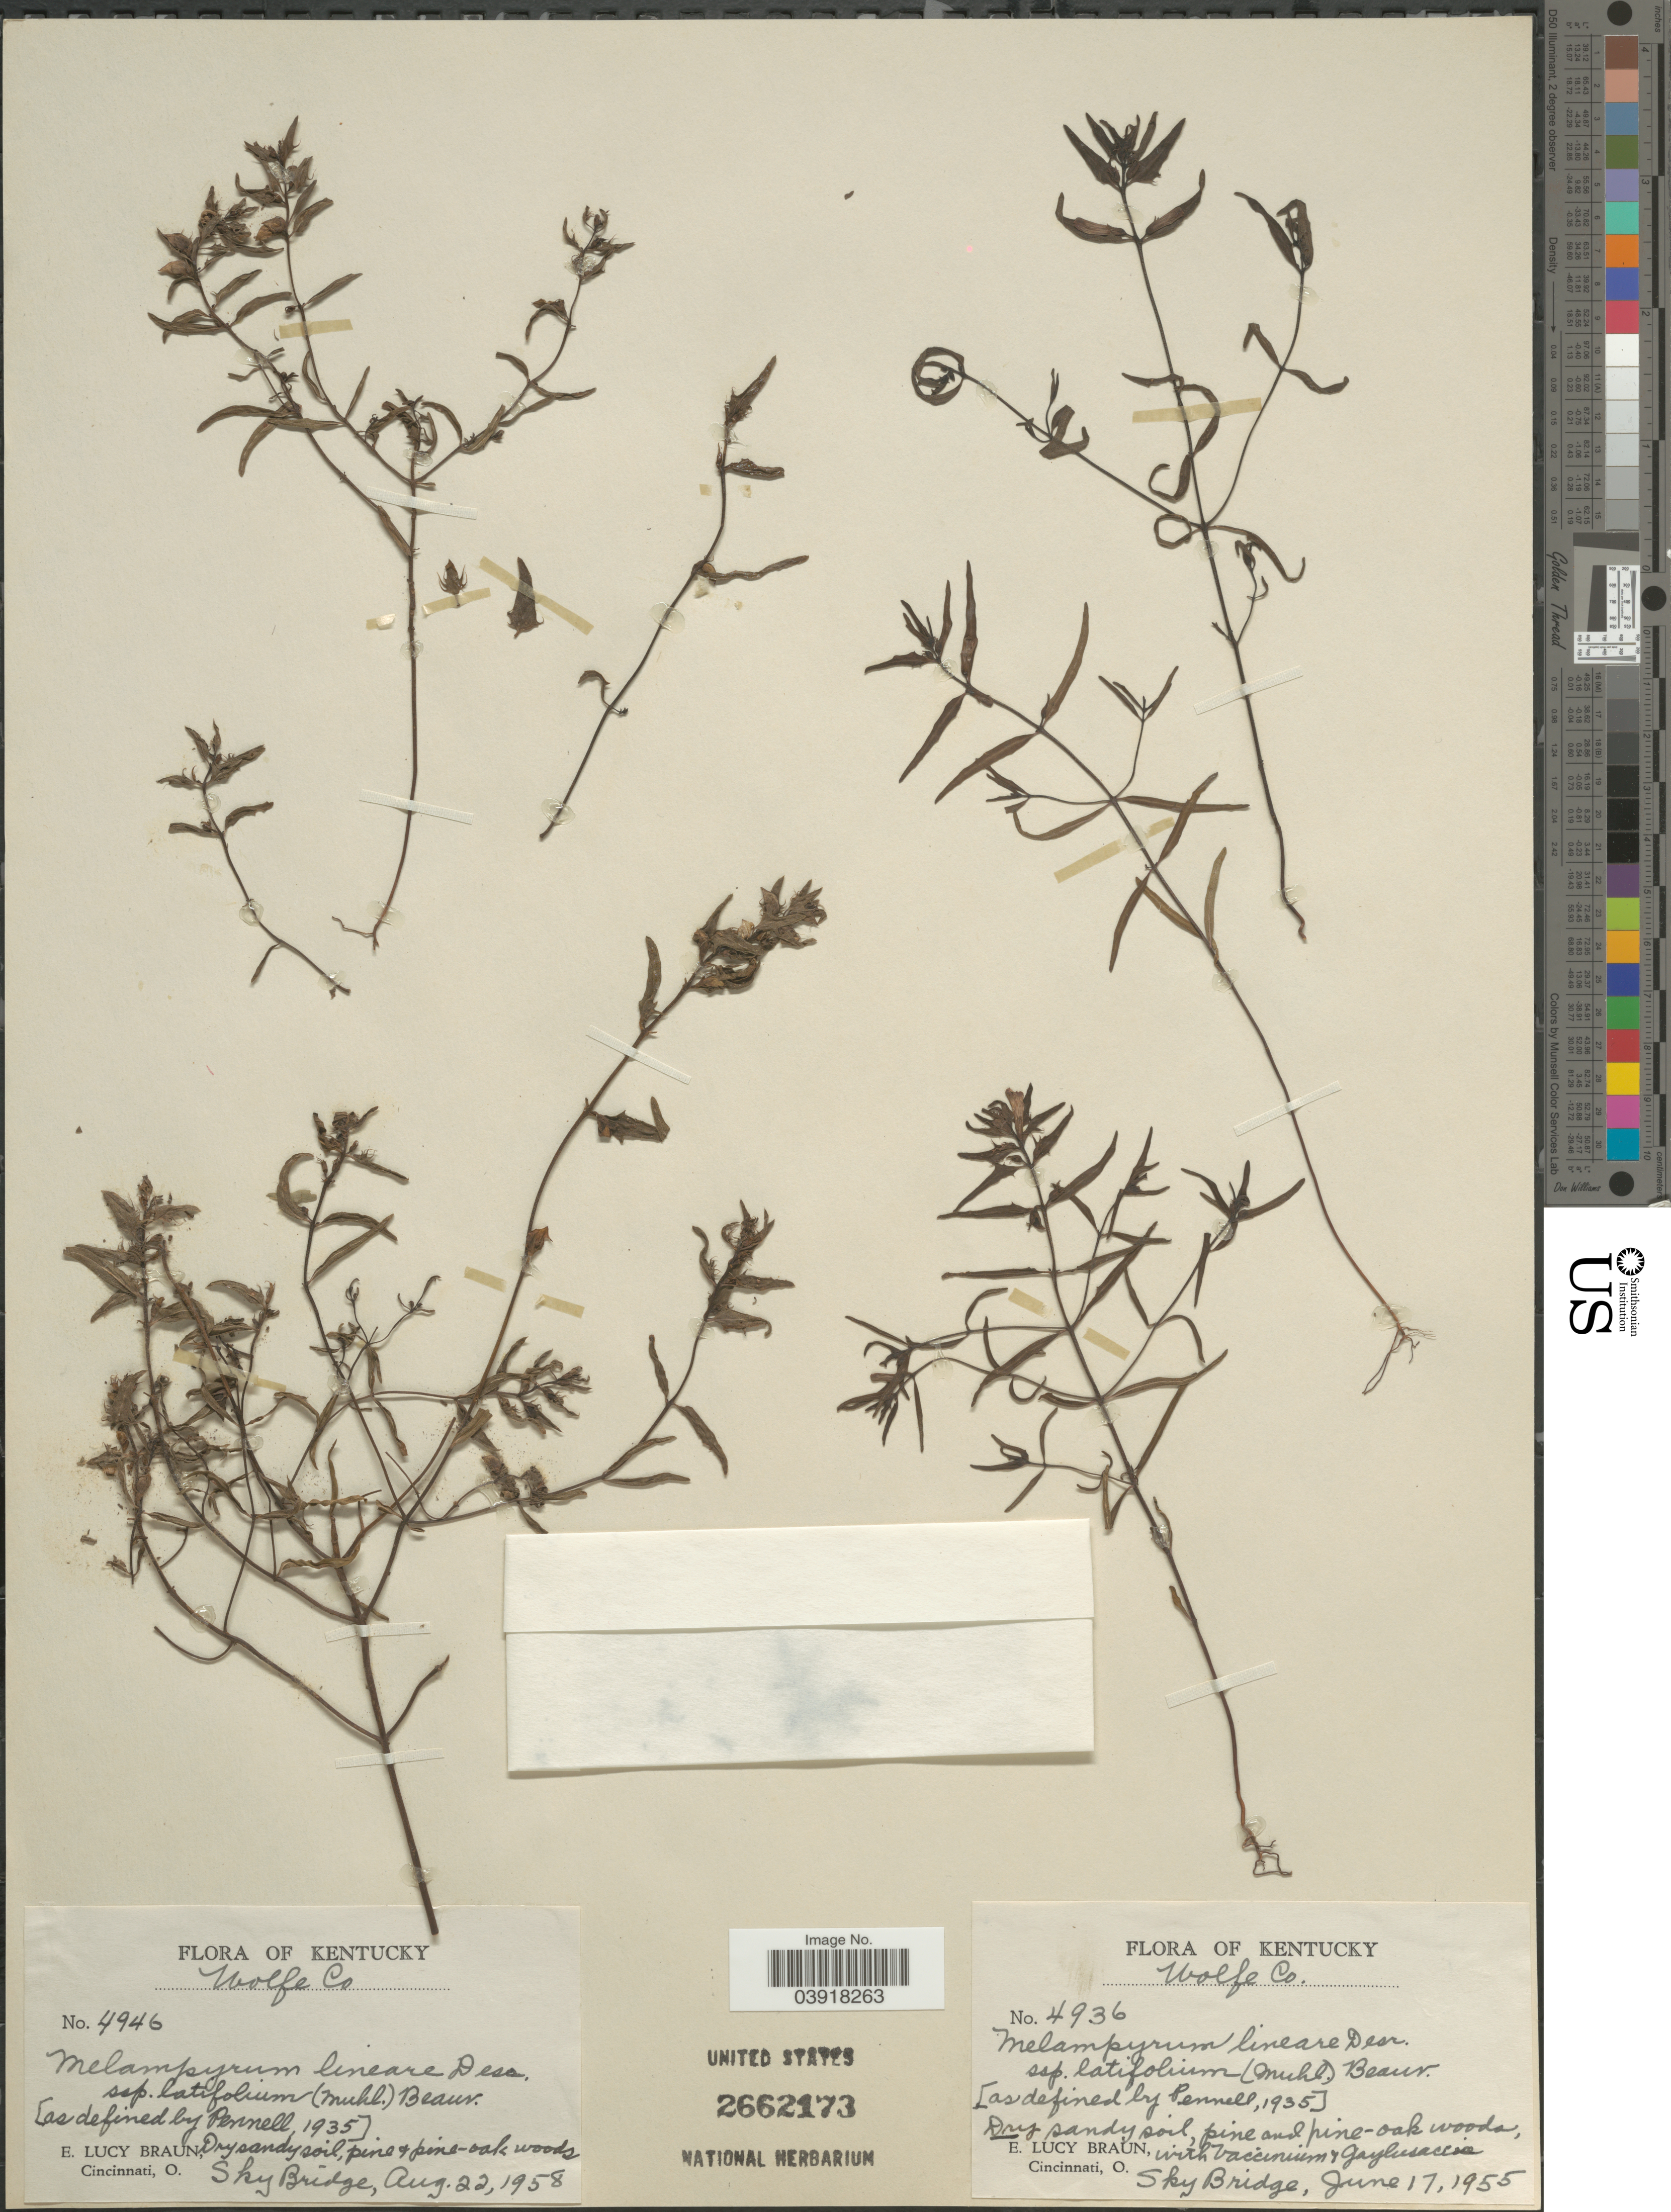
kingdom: Plantae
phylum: Tracheophyta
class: Magnoliopsida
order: Lamiales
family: Orobanchaceae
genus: Melampyrum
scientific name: Melampyrum lineare var. latifolium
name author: (Muhl.) P. Beauv.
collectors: E. L. Braun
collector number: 4936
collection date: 1955-06-17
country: United States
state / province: Kentucky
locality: Wolfe Co. Sky Bridge.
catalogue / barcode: US 2662173-2